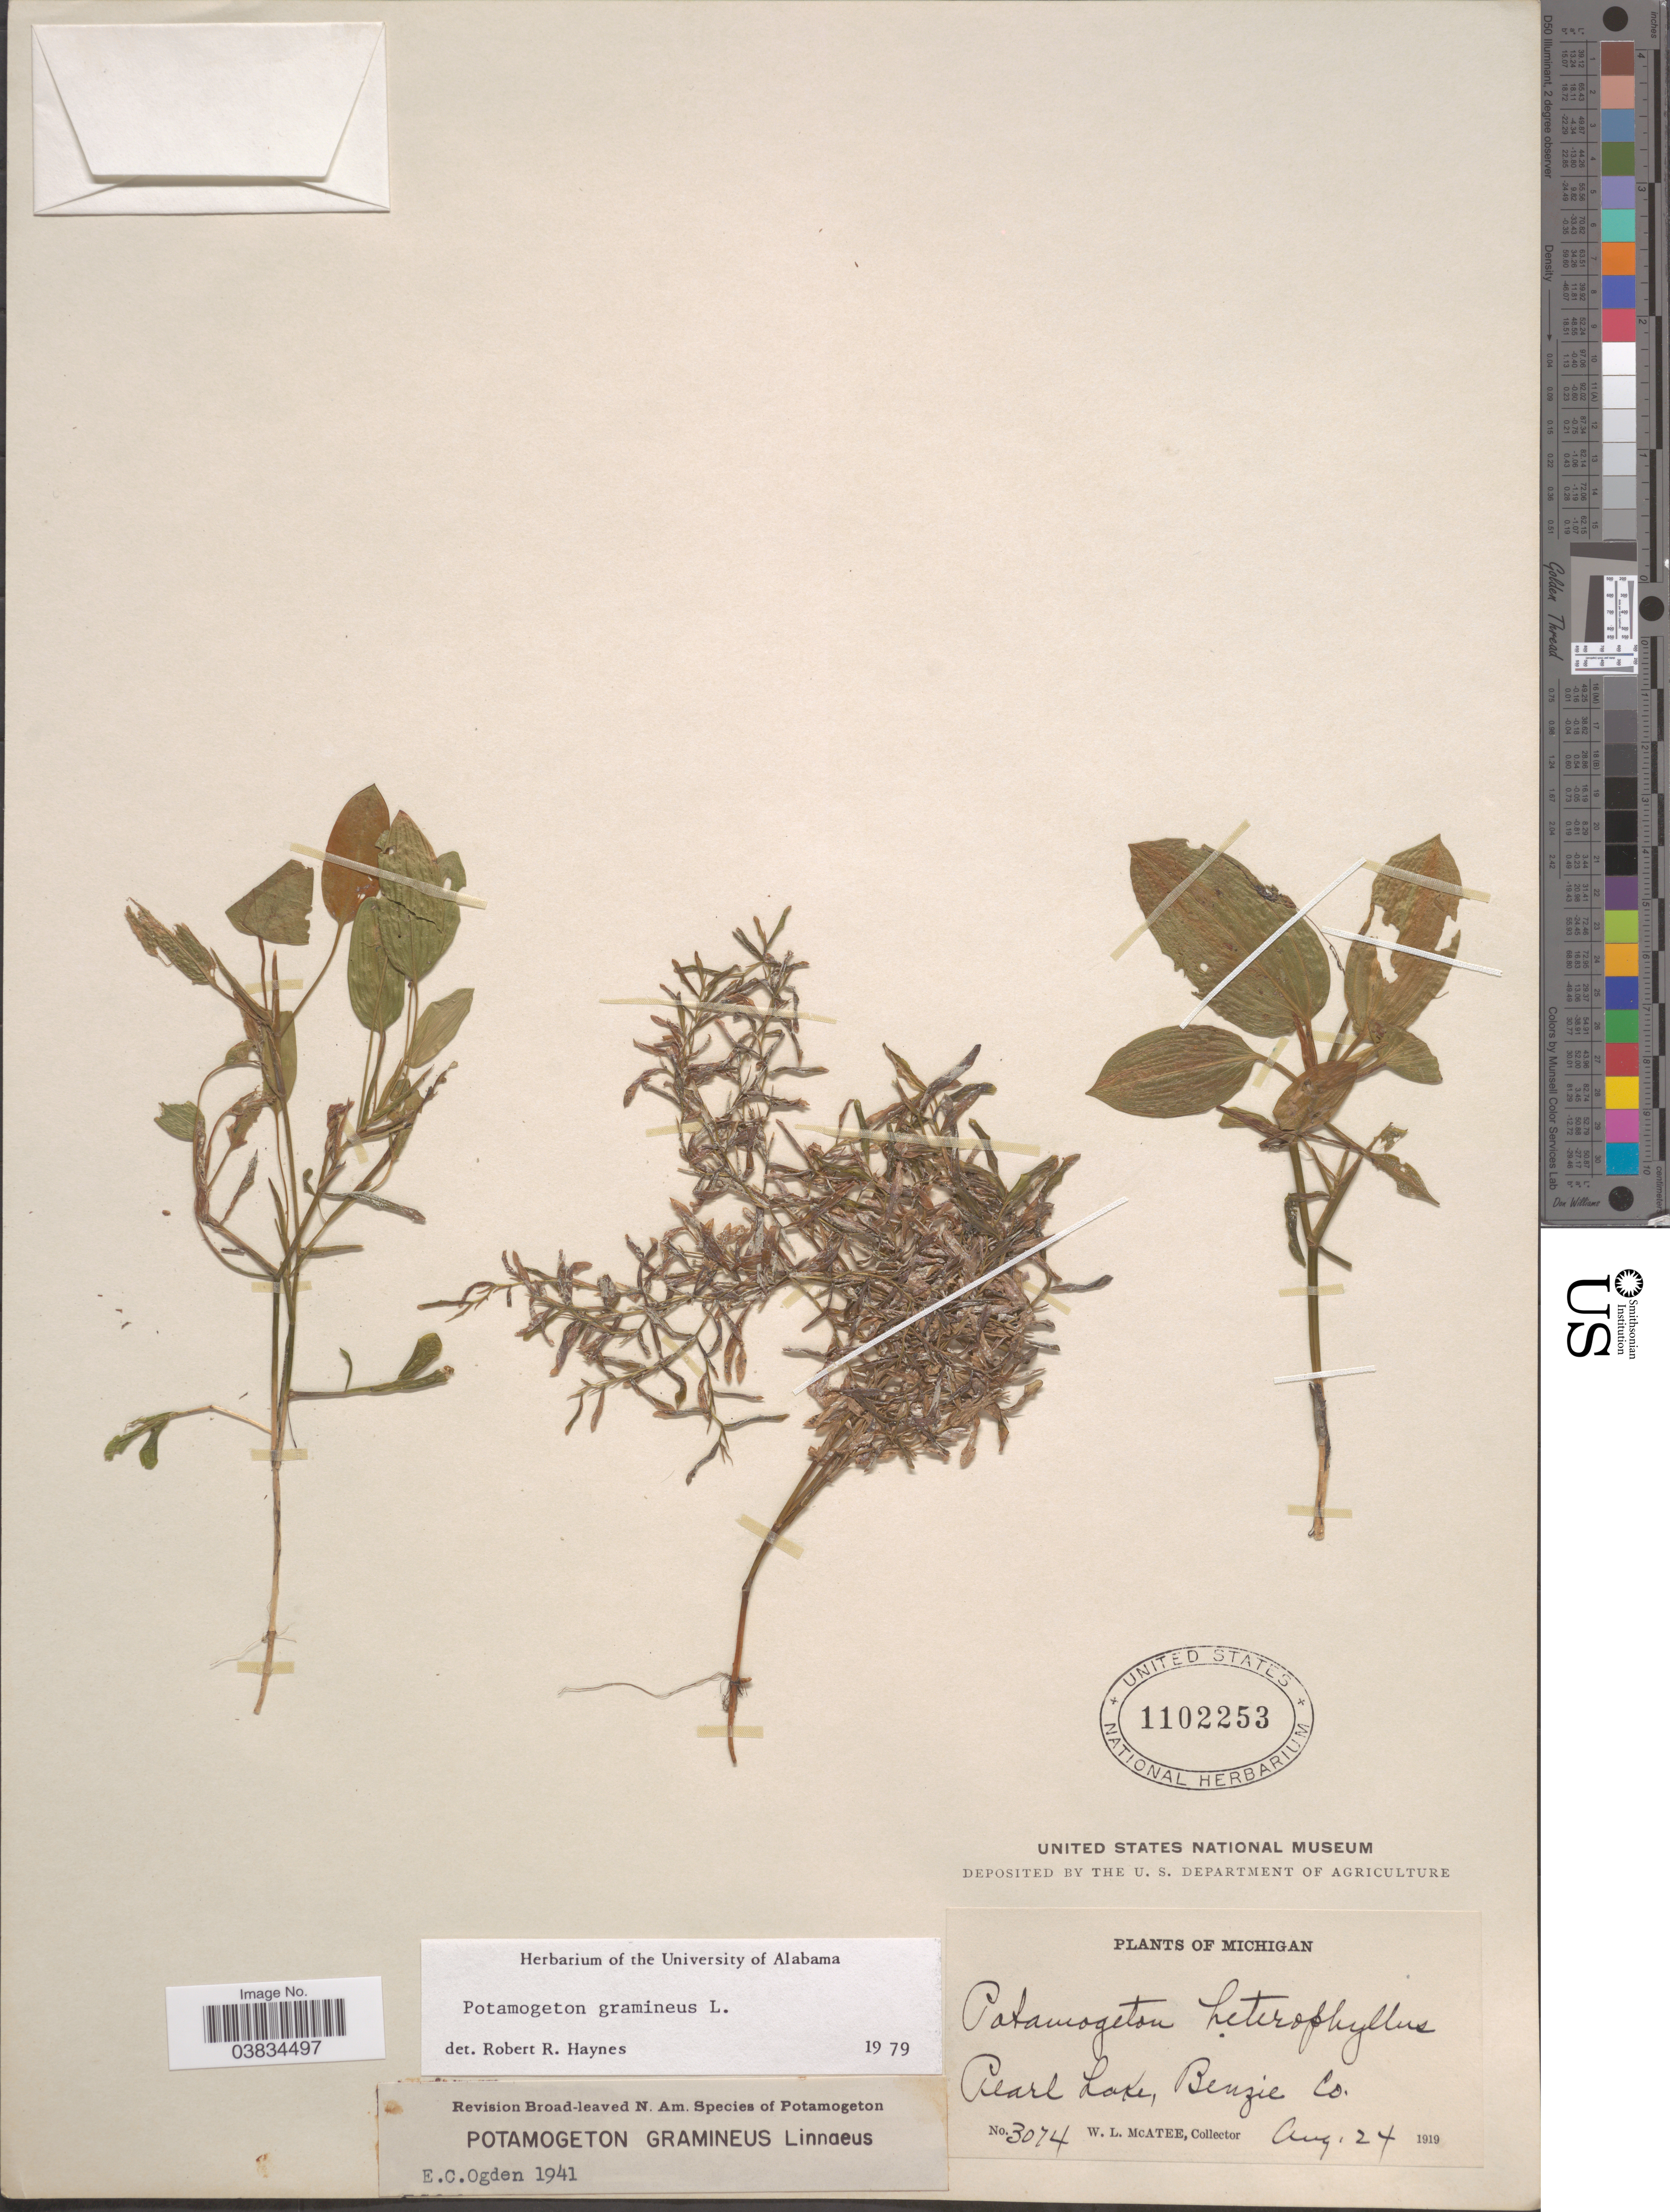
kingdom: Plantae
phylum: Tracheophyta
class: Liliopsida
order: Alismatales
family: Potamogetonaceae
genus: Potamogeton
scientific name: Potamogeton gramineus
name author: L.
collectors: W. McAtee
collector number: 3074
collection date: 1919-08-24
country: United States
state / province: Michigan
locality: Pearl Lake, Benzie Co.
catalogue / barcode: US 1102253